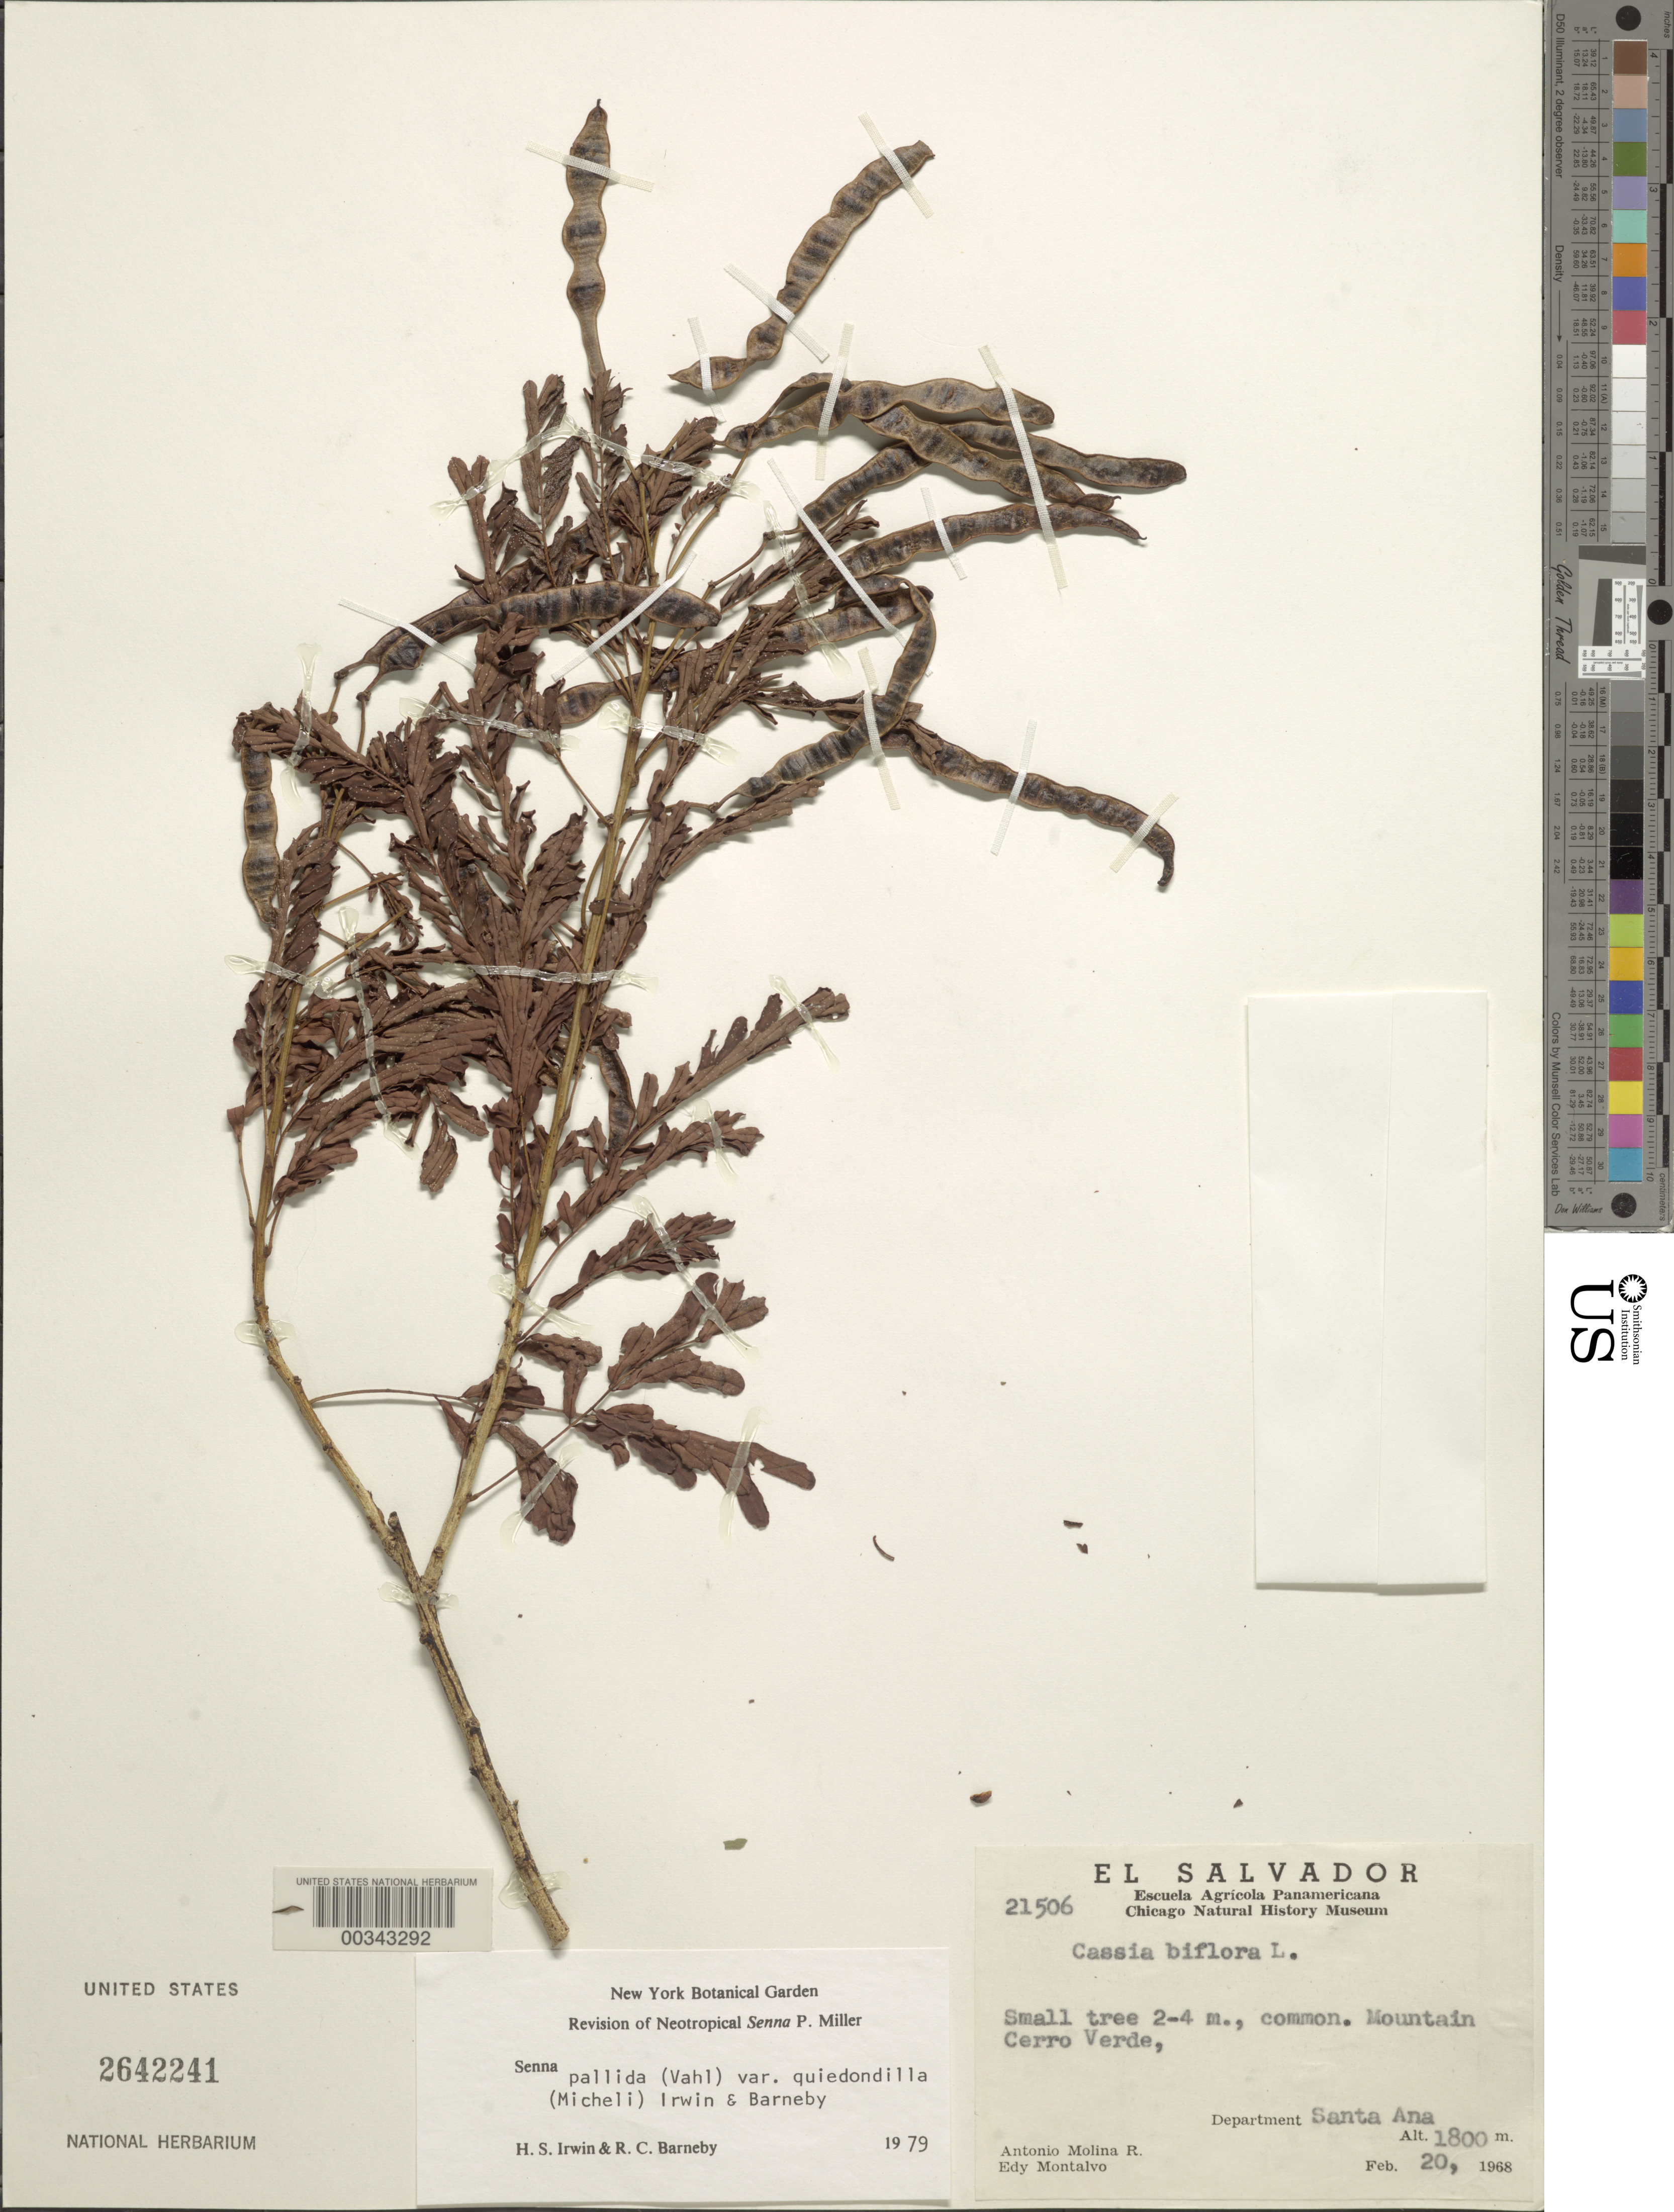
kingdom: Plantae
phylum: Tracheophyta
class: Magnoliopsida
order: Fabales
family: Fabaceae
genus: Senna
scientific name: Senna pallida var. quiedondilla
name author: (Micheli) H.S. Irwin & Barneby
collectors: A. Molina R. & E. A. Montalvo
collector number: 21506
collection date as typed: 20 Feb 1968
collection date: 1968-02-20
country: El Salvador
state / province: Santa Ana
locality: Mountain cerro verde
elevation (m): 1800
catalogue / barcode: US 2642241